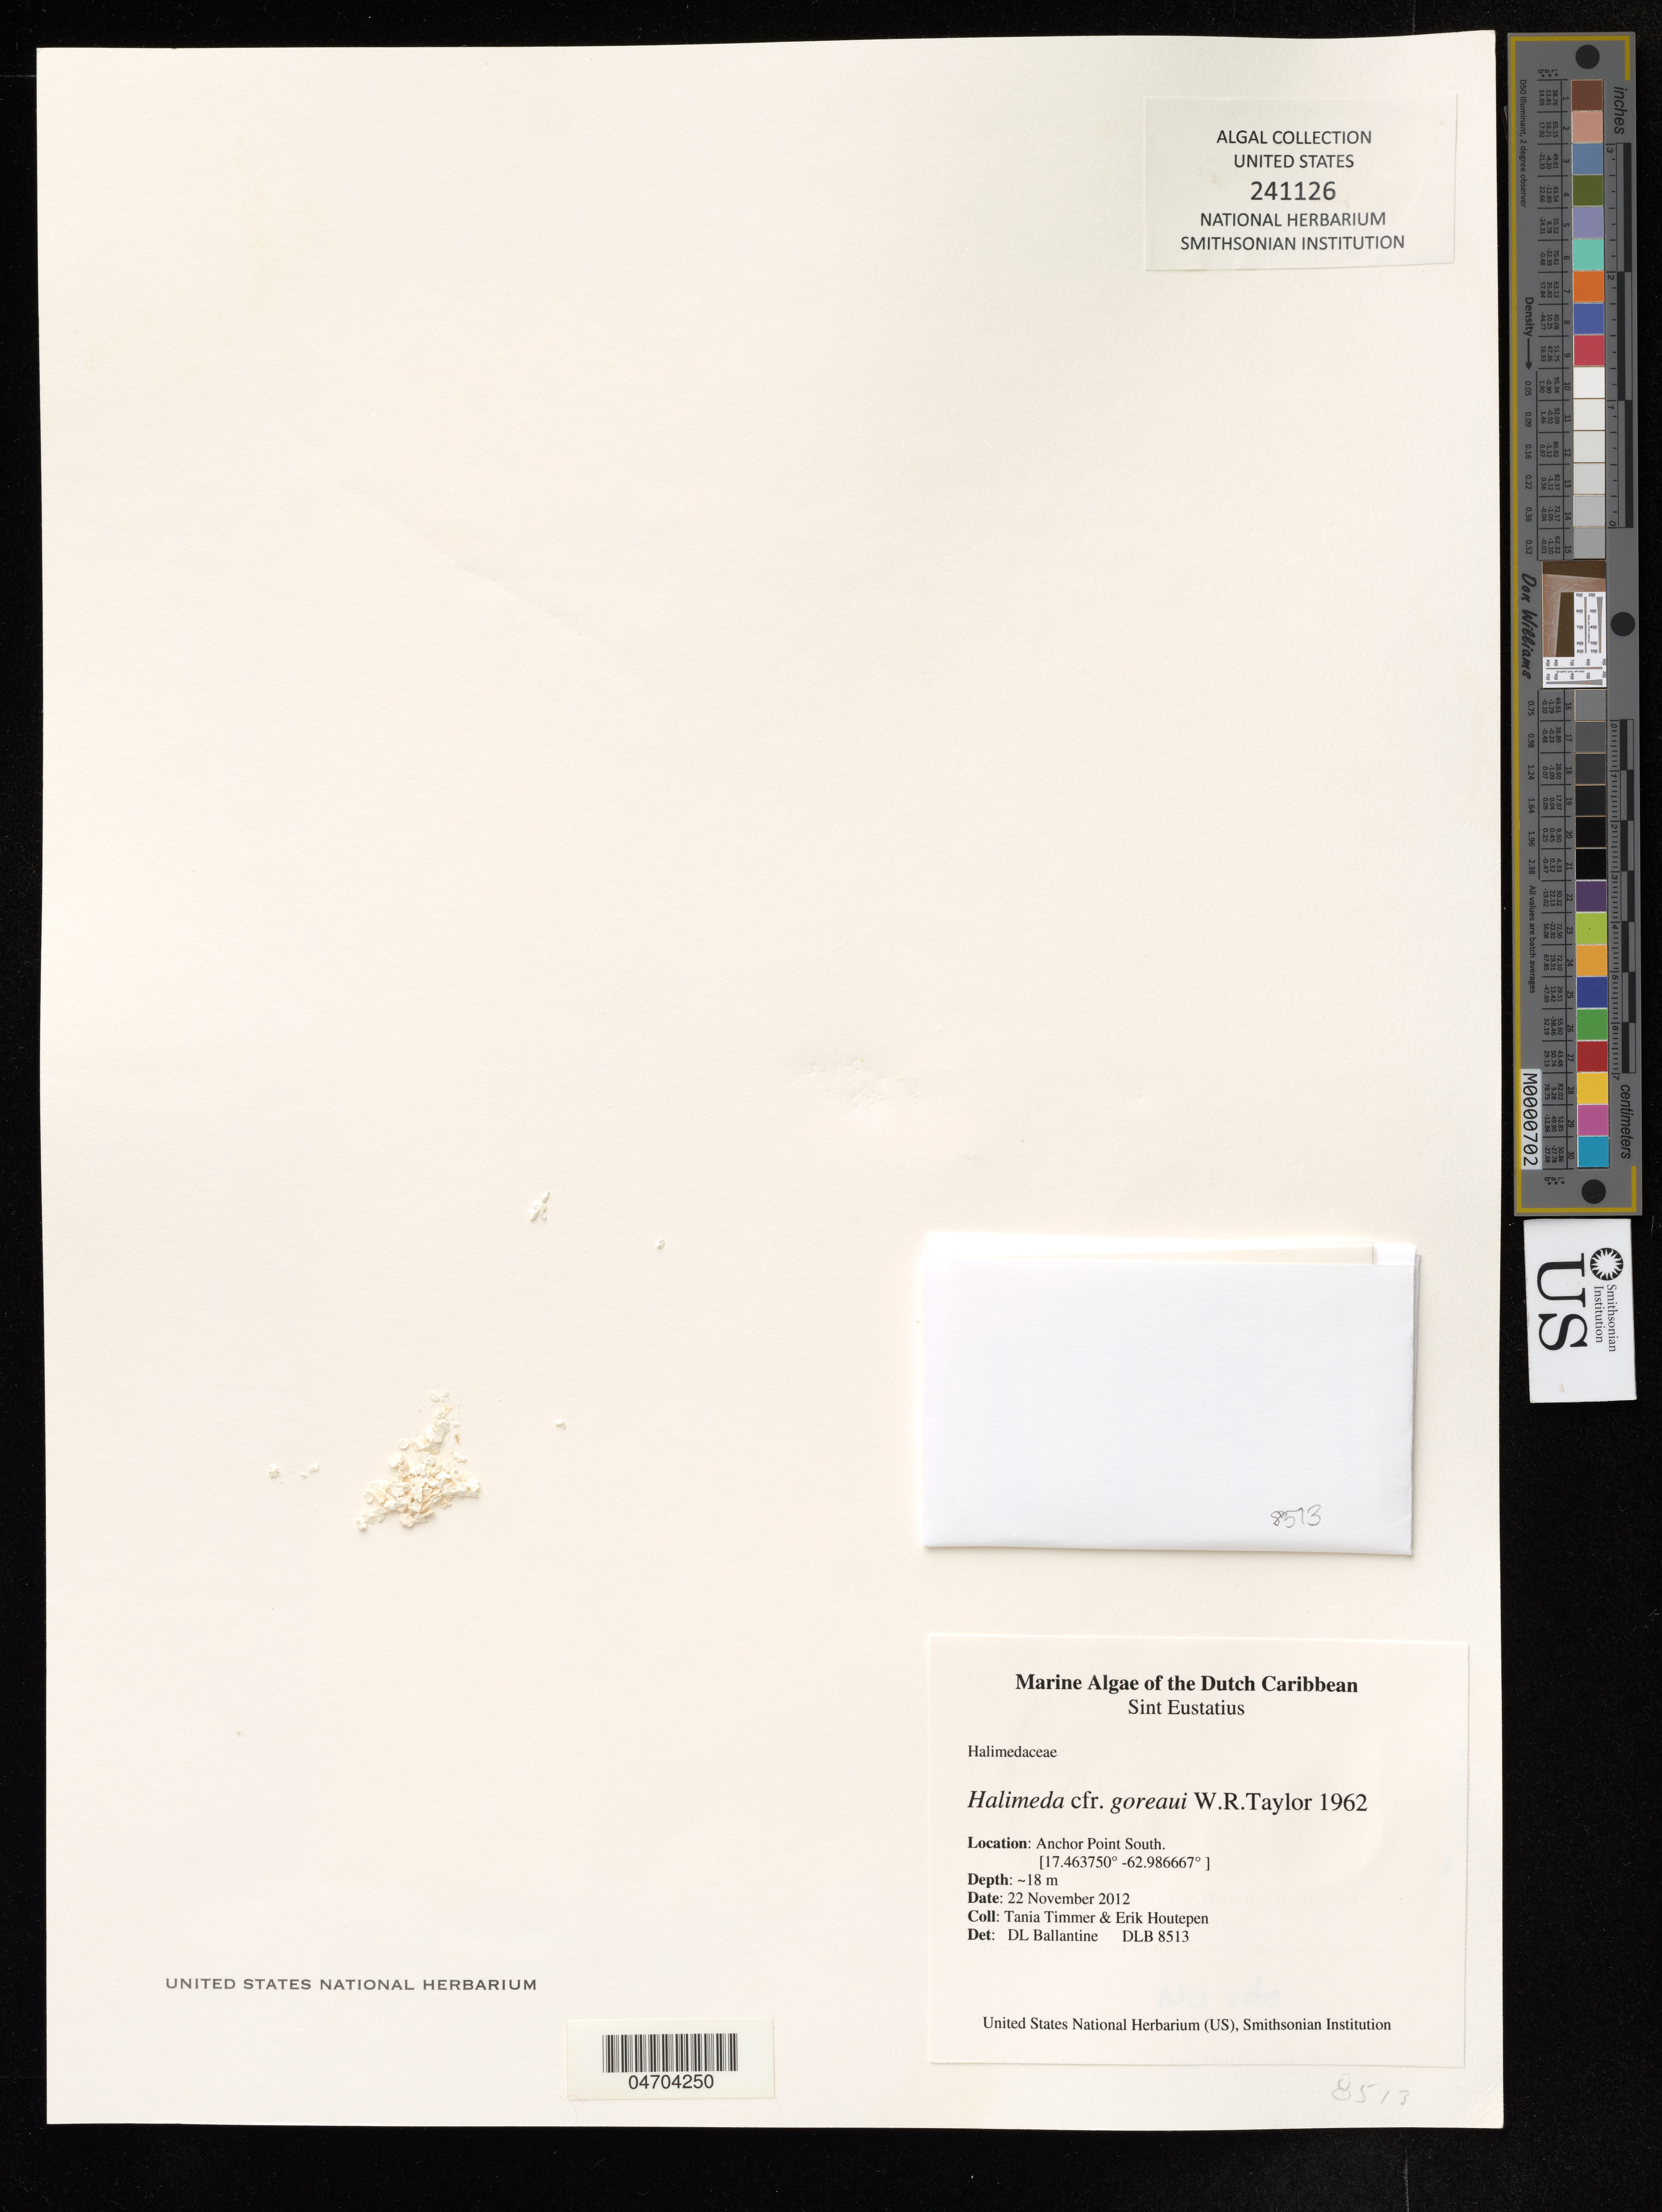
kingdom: Plantae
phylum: Chlorophyta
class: Ulvophyceae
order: Bryopsidales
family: Halimedaceae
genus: Halimeda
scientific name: Halimeda goreaui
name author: W.R. Taylor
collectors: T. Timmer & E. Houtepen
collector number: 1962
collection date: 2012-11-22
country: Netherlands Antilles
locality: The Dutch Caribbean, Sint Eustatius, Anchor Point South.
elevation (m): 18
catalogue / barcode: US 241126